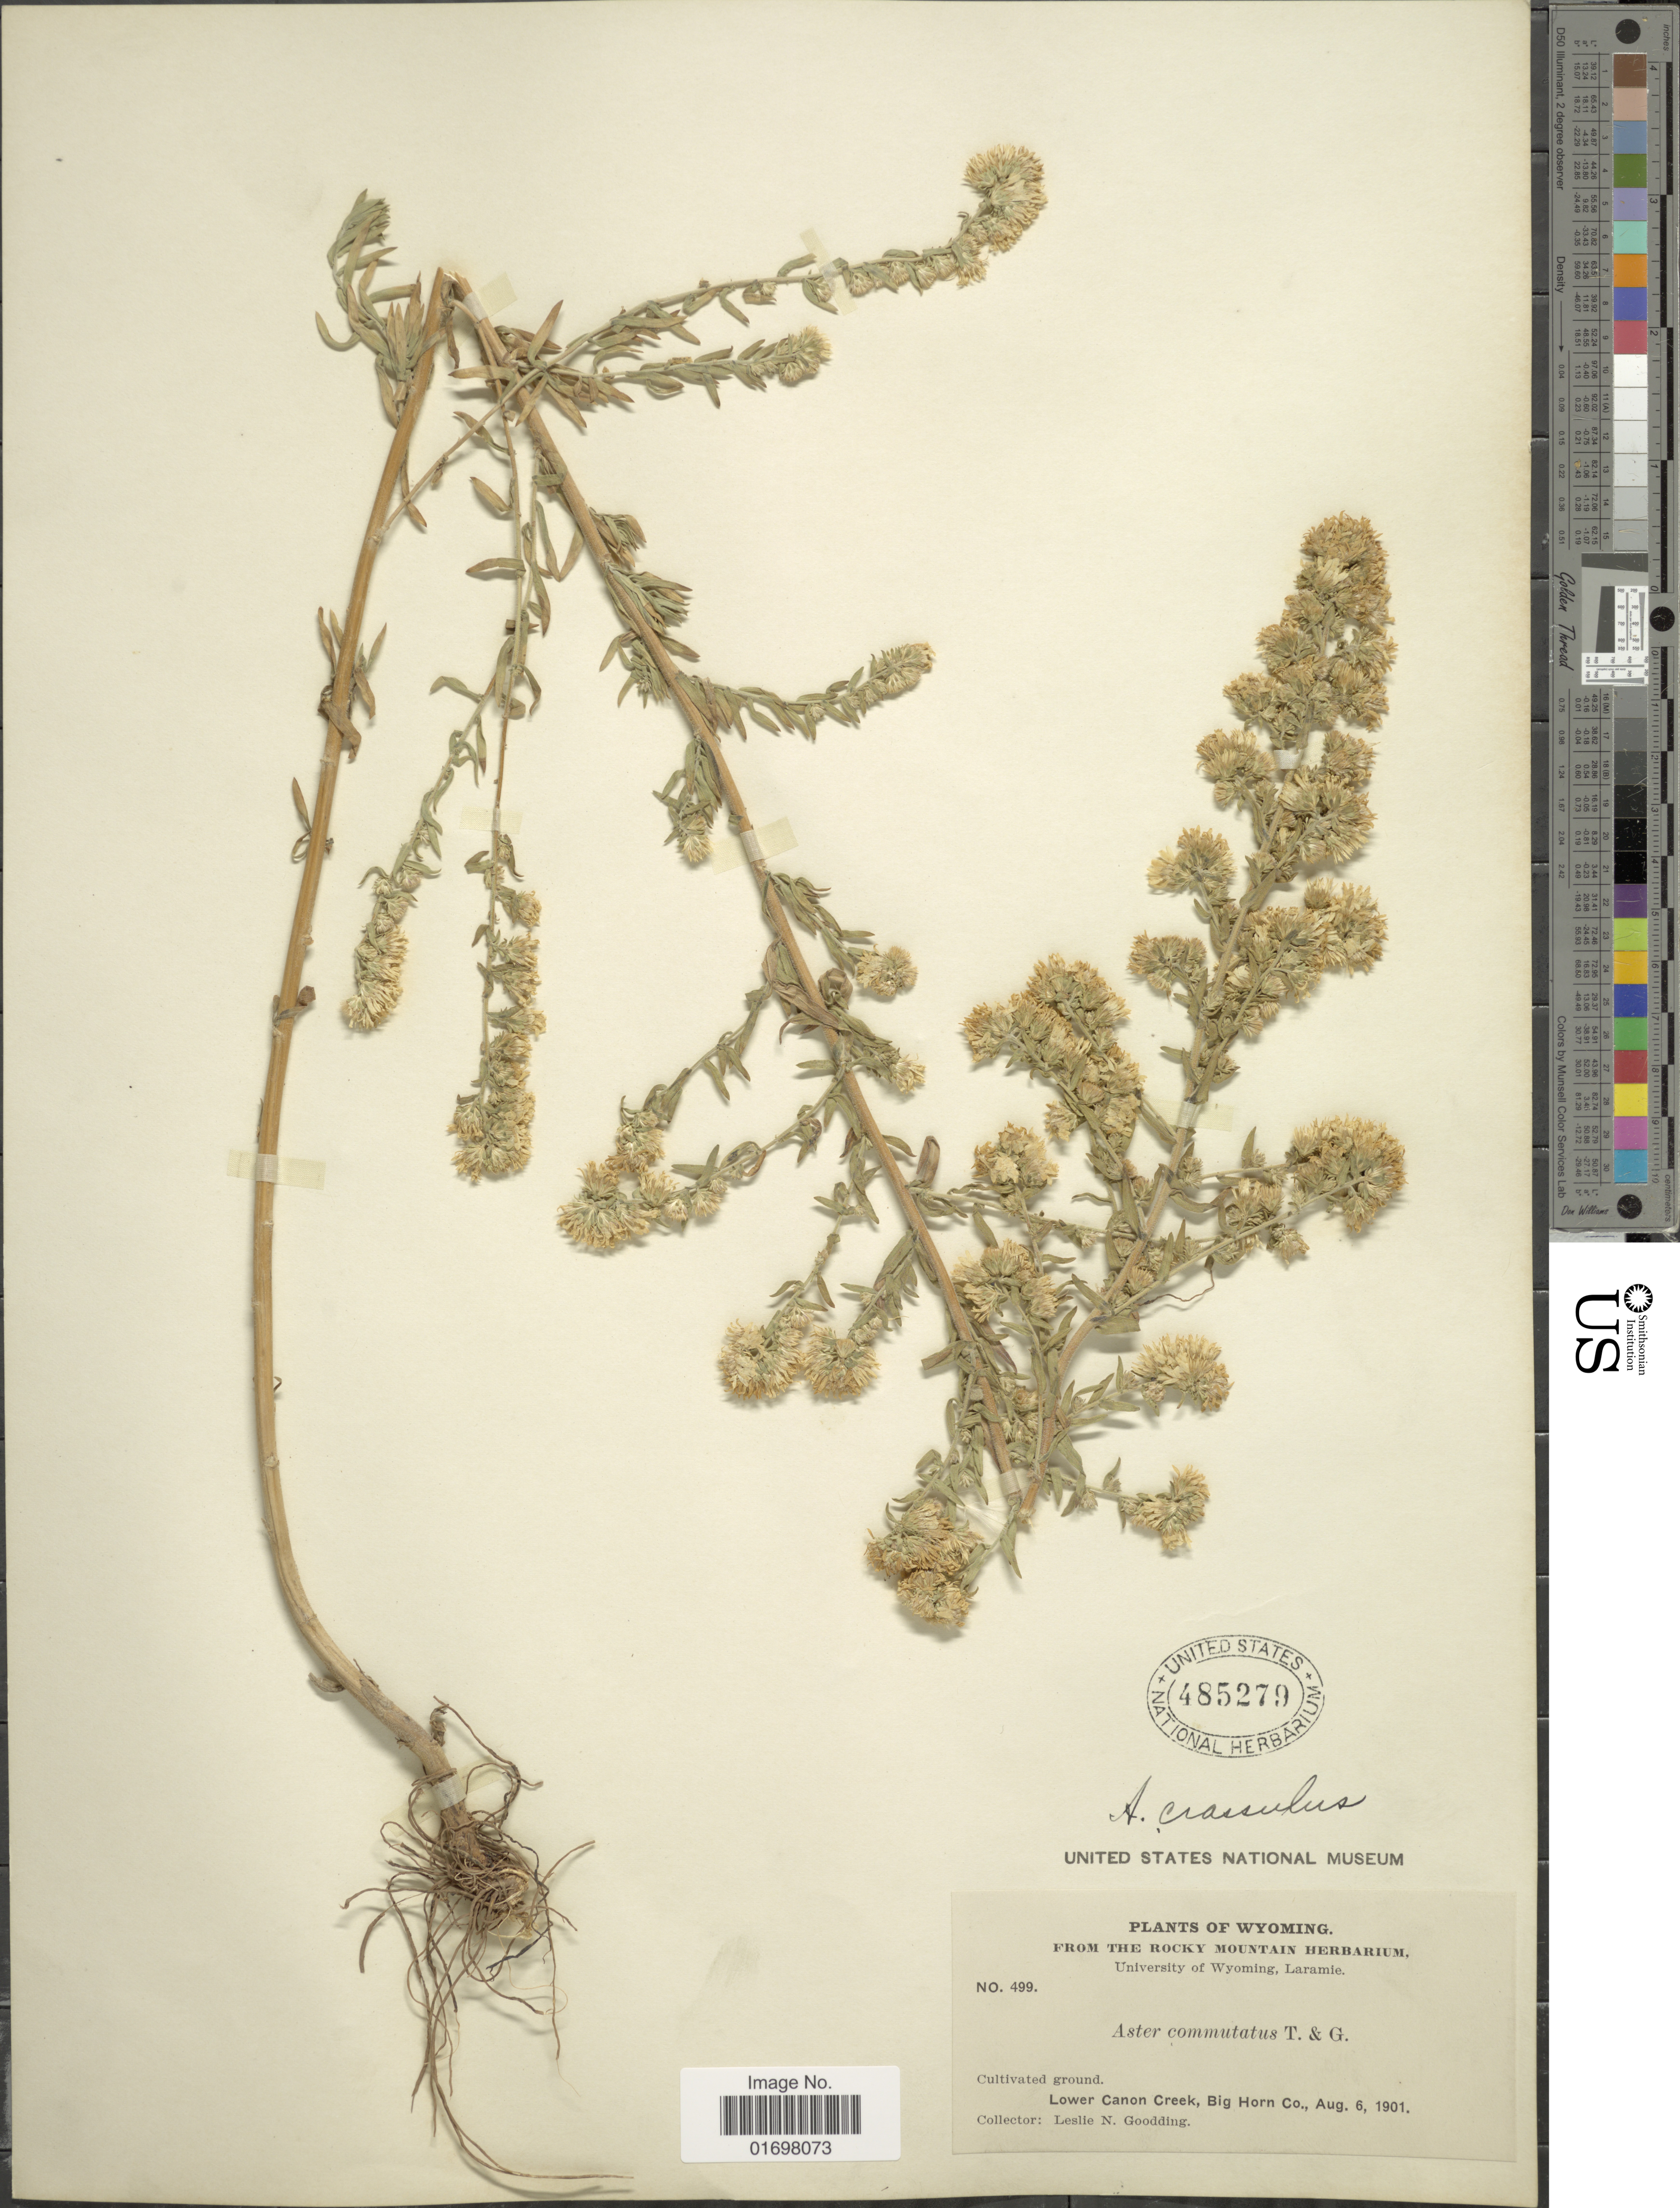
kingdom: Plantae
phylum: Tracheophyta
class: Magnoliopsida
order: Asterales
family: Asteraceae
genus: Symphyotrichum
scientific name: Symphyotrichum falcatum var. commutatum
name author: (Torr. & A. Gray) G.L. Nesom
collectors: L. N. Goodding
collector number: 499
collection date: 1901-08-06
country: United States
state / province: Wyoming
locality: Wyoming, Lower Canon Creek, Big Horn Co.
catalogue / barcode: US 485279